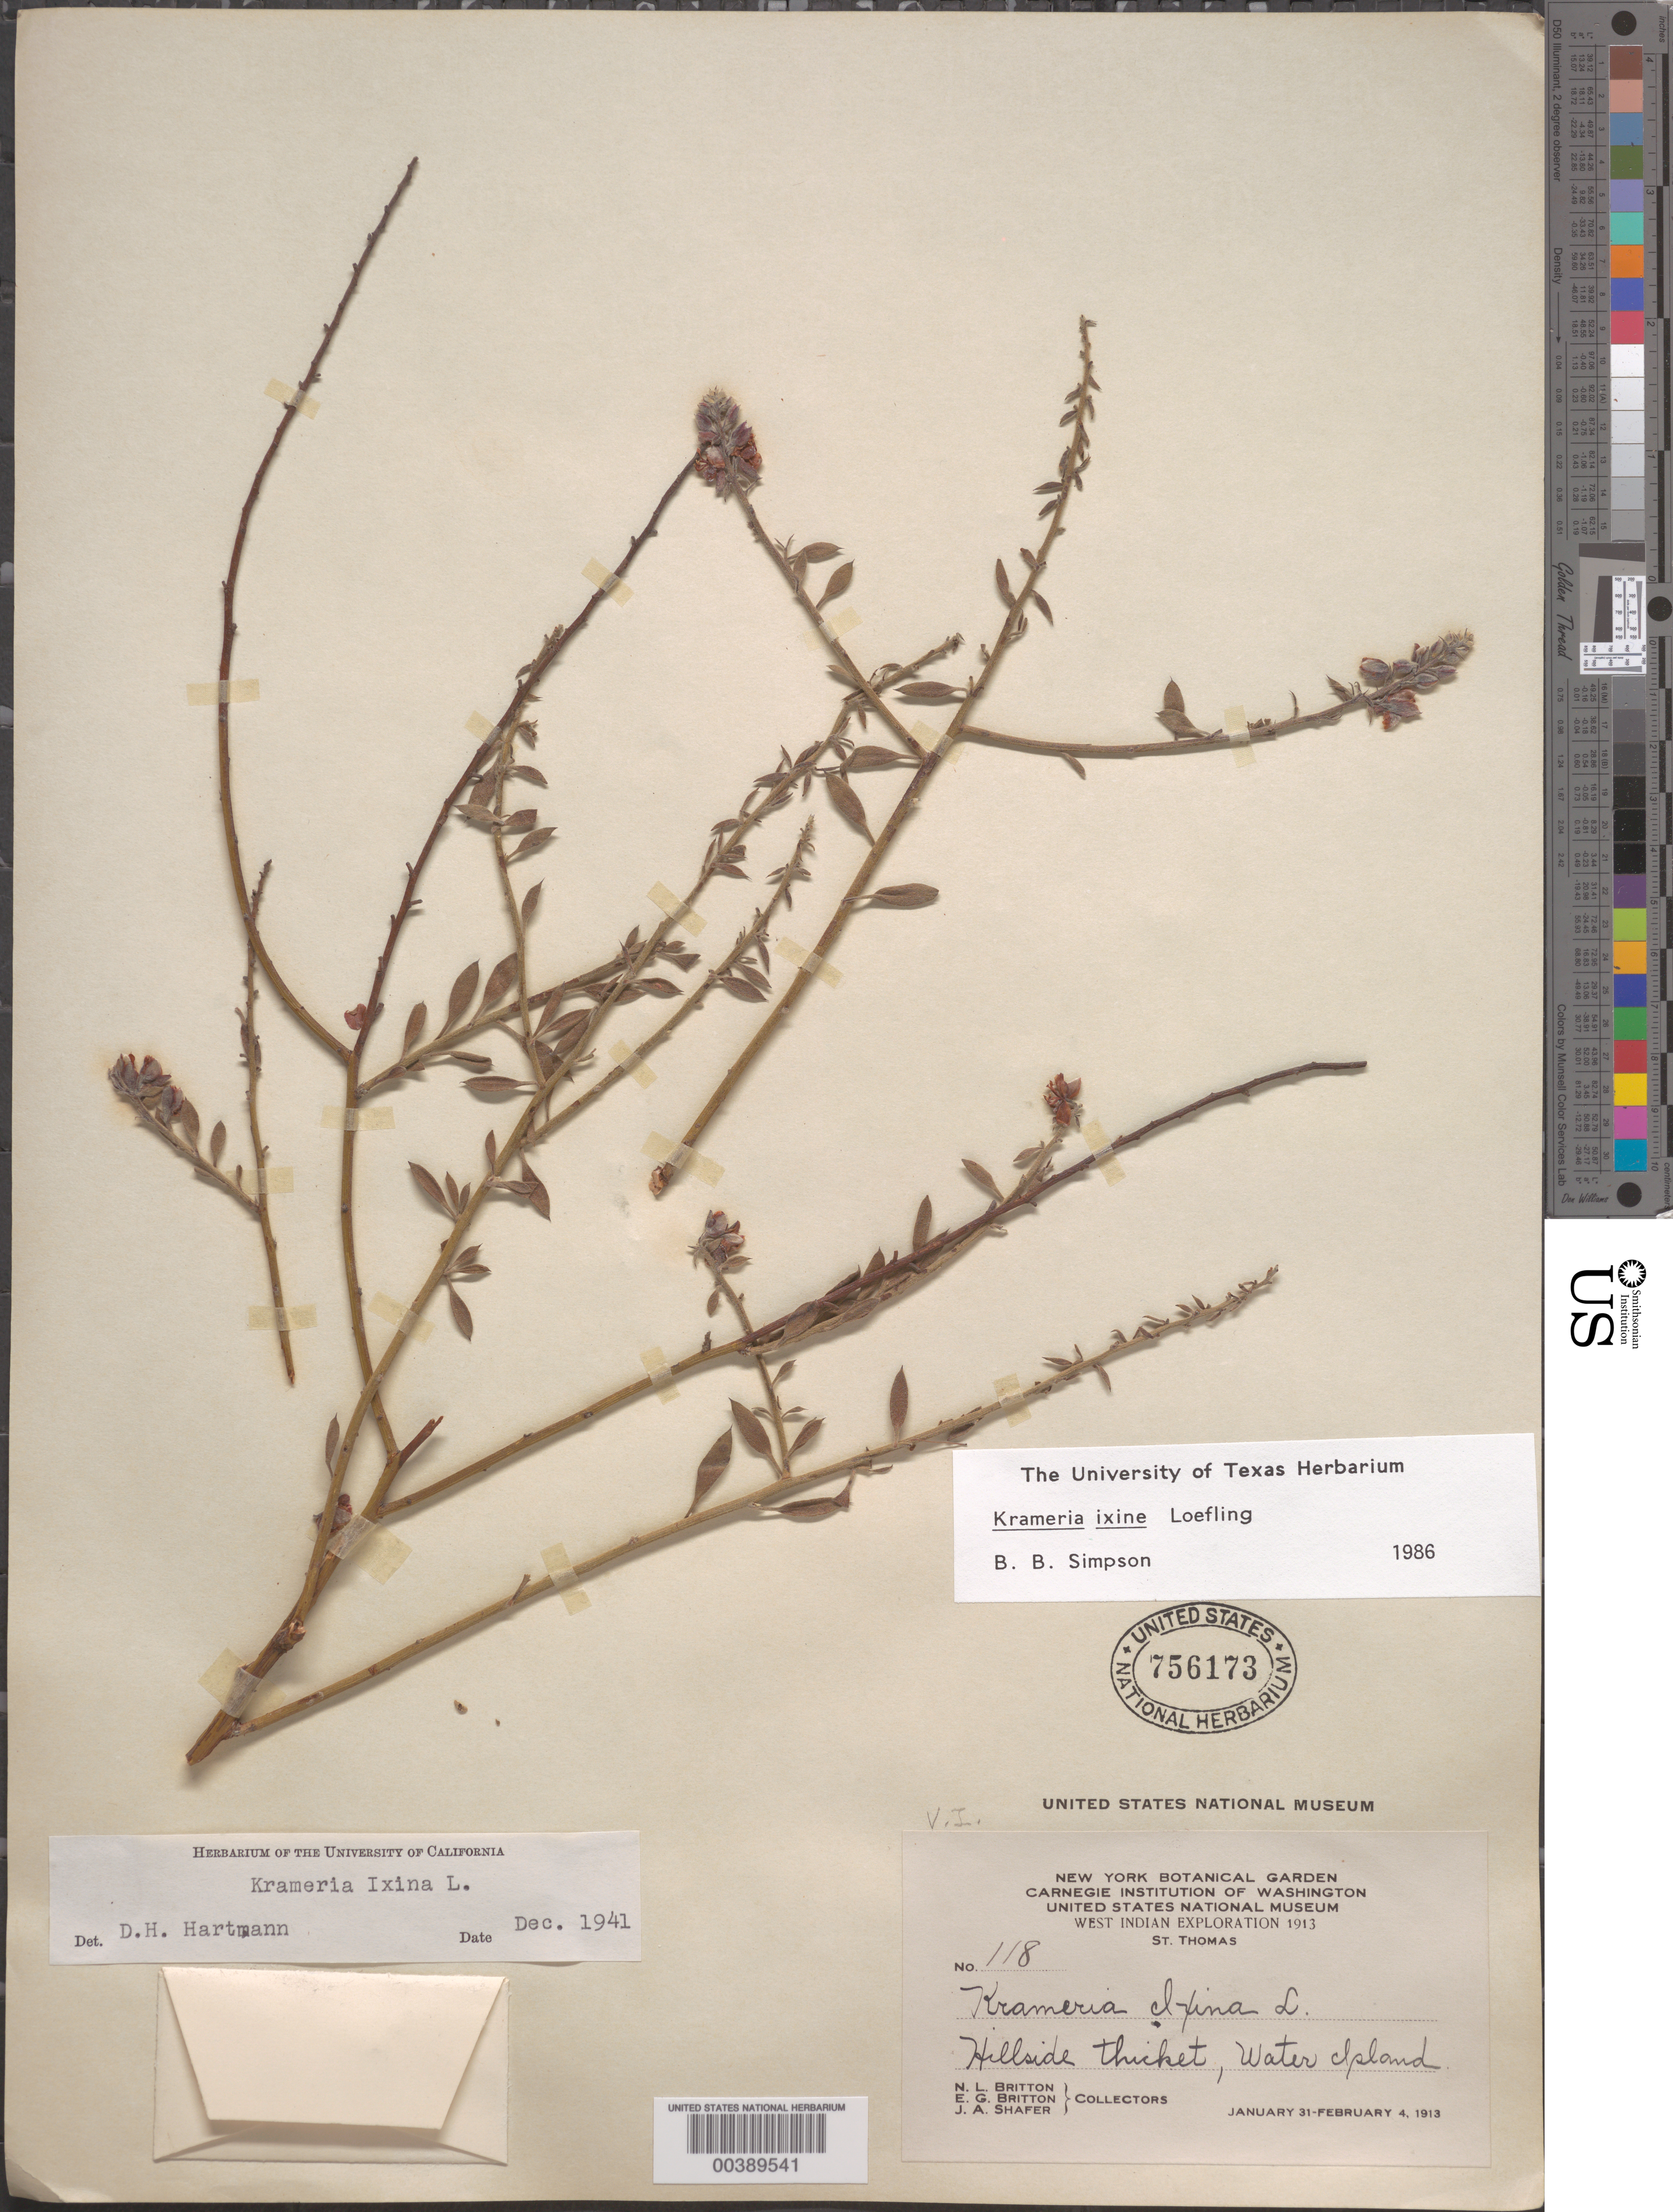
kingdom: Plantae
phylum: Tracheophyta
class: Magnoliopsida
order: Zygophyllales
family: Krameriaceae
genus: Krameria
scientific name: Krameria ixine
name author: L.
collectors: N. Britton, E. G. Britton & J. A. Shafer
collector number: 118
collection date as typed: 31 Jan 1913 to 04 Feb 1913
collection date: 1913-01-31/1913-02-04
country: U.S. Virgin Islands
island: St. Thomas Island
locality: Water i.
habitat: Hillside thicket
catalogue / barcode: US 756173